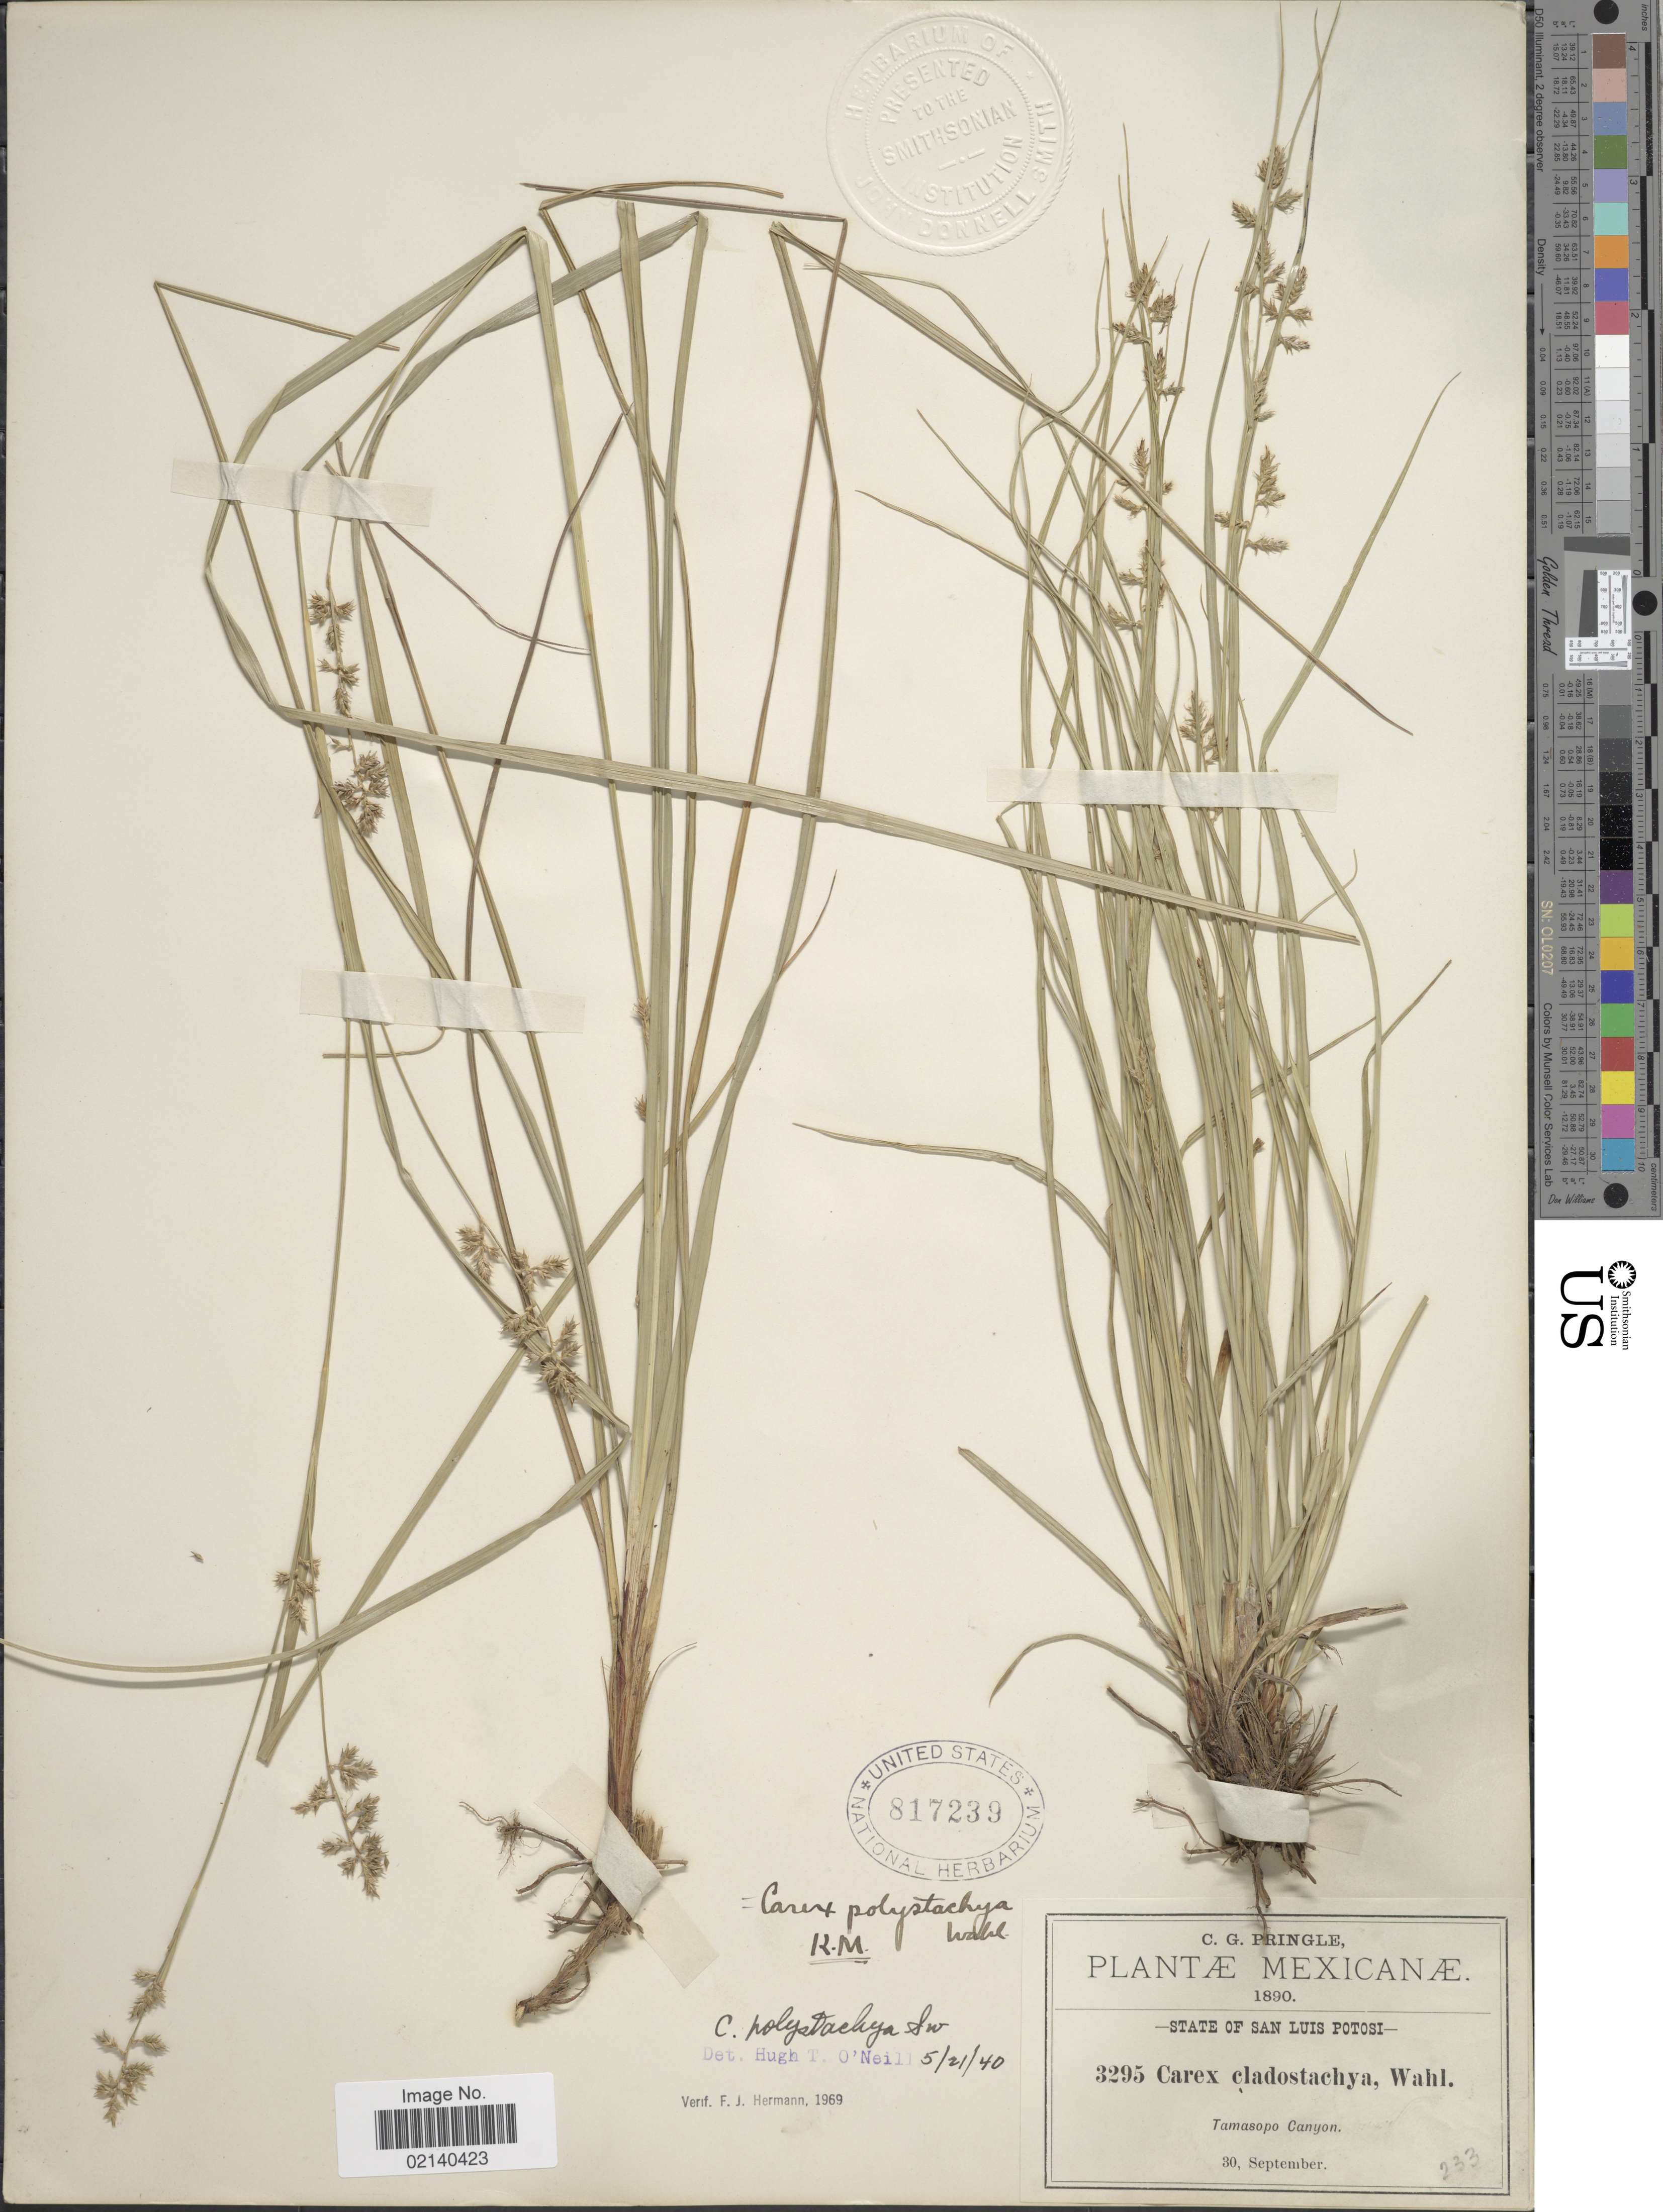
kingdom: Plantae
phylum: Tracheophyta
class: Liliopsida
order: Poales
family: Cyperaceae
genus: Carex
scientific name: Carex polystachya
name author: Sw. ex Wahlenb.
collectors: C. G. Pringle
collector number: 3295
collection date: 1890-09-30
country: Mexico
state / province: San Luis Potosí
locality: Tamasopo Canyon.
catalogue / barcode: US 817239